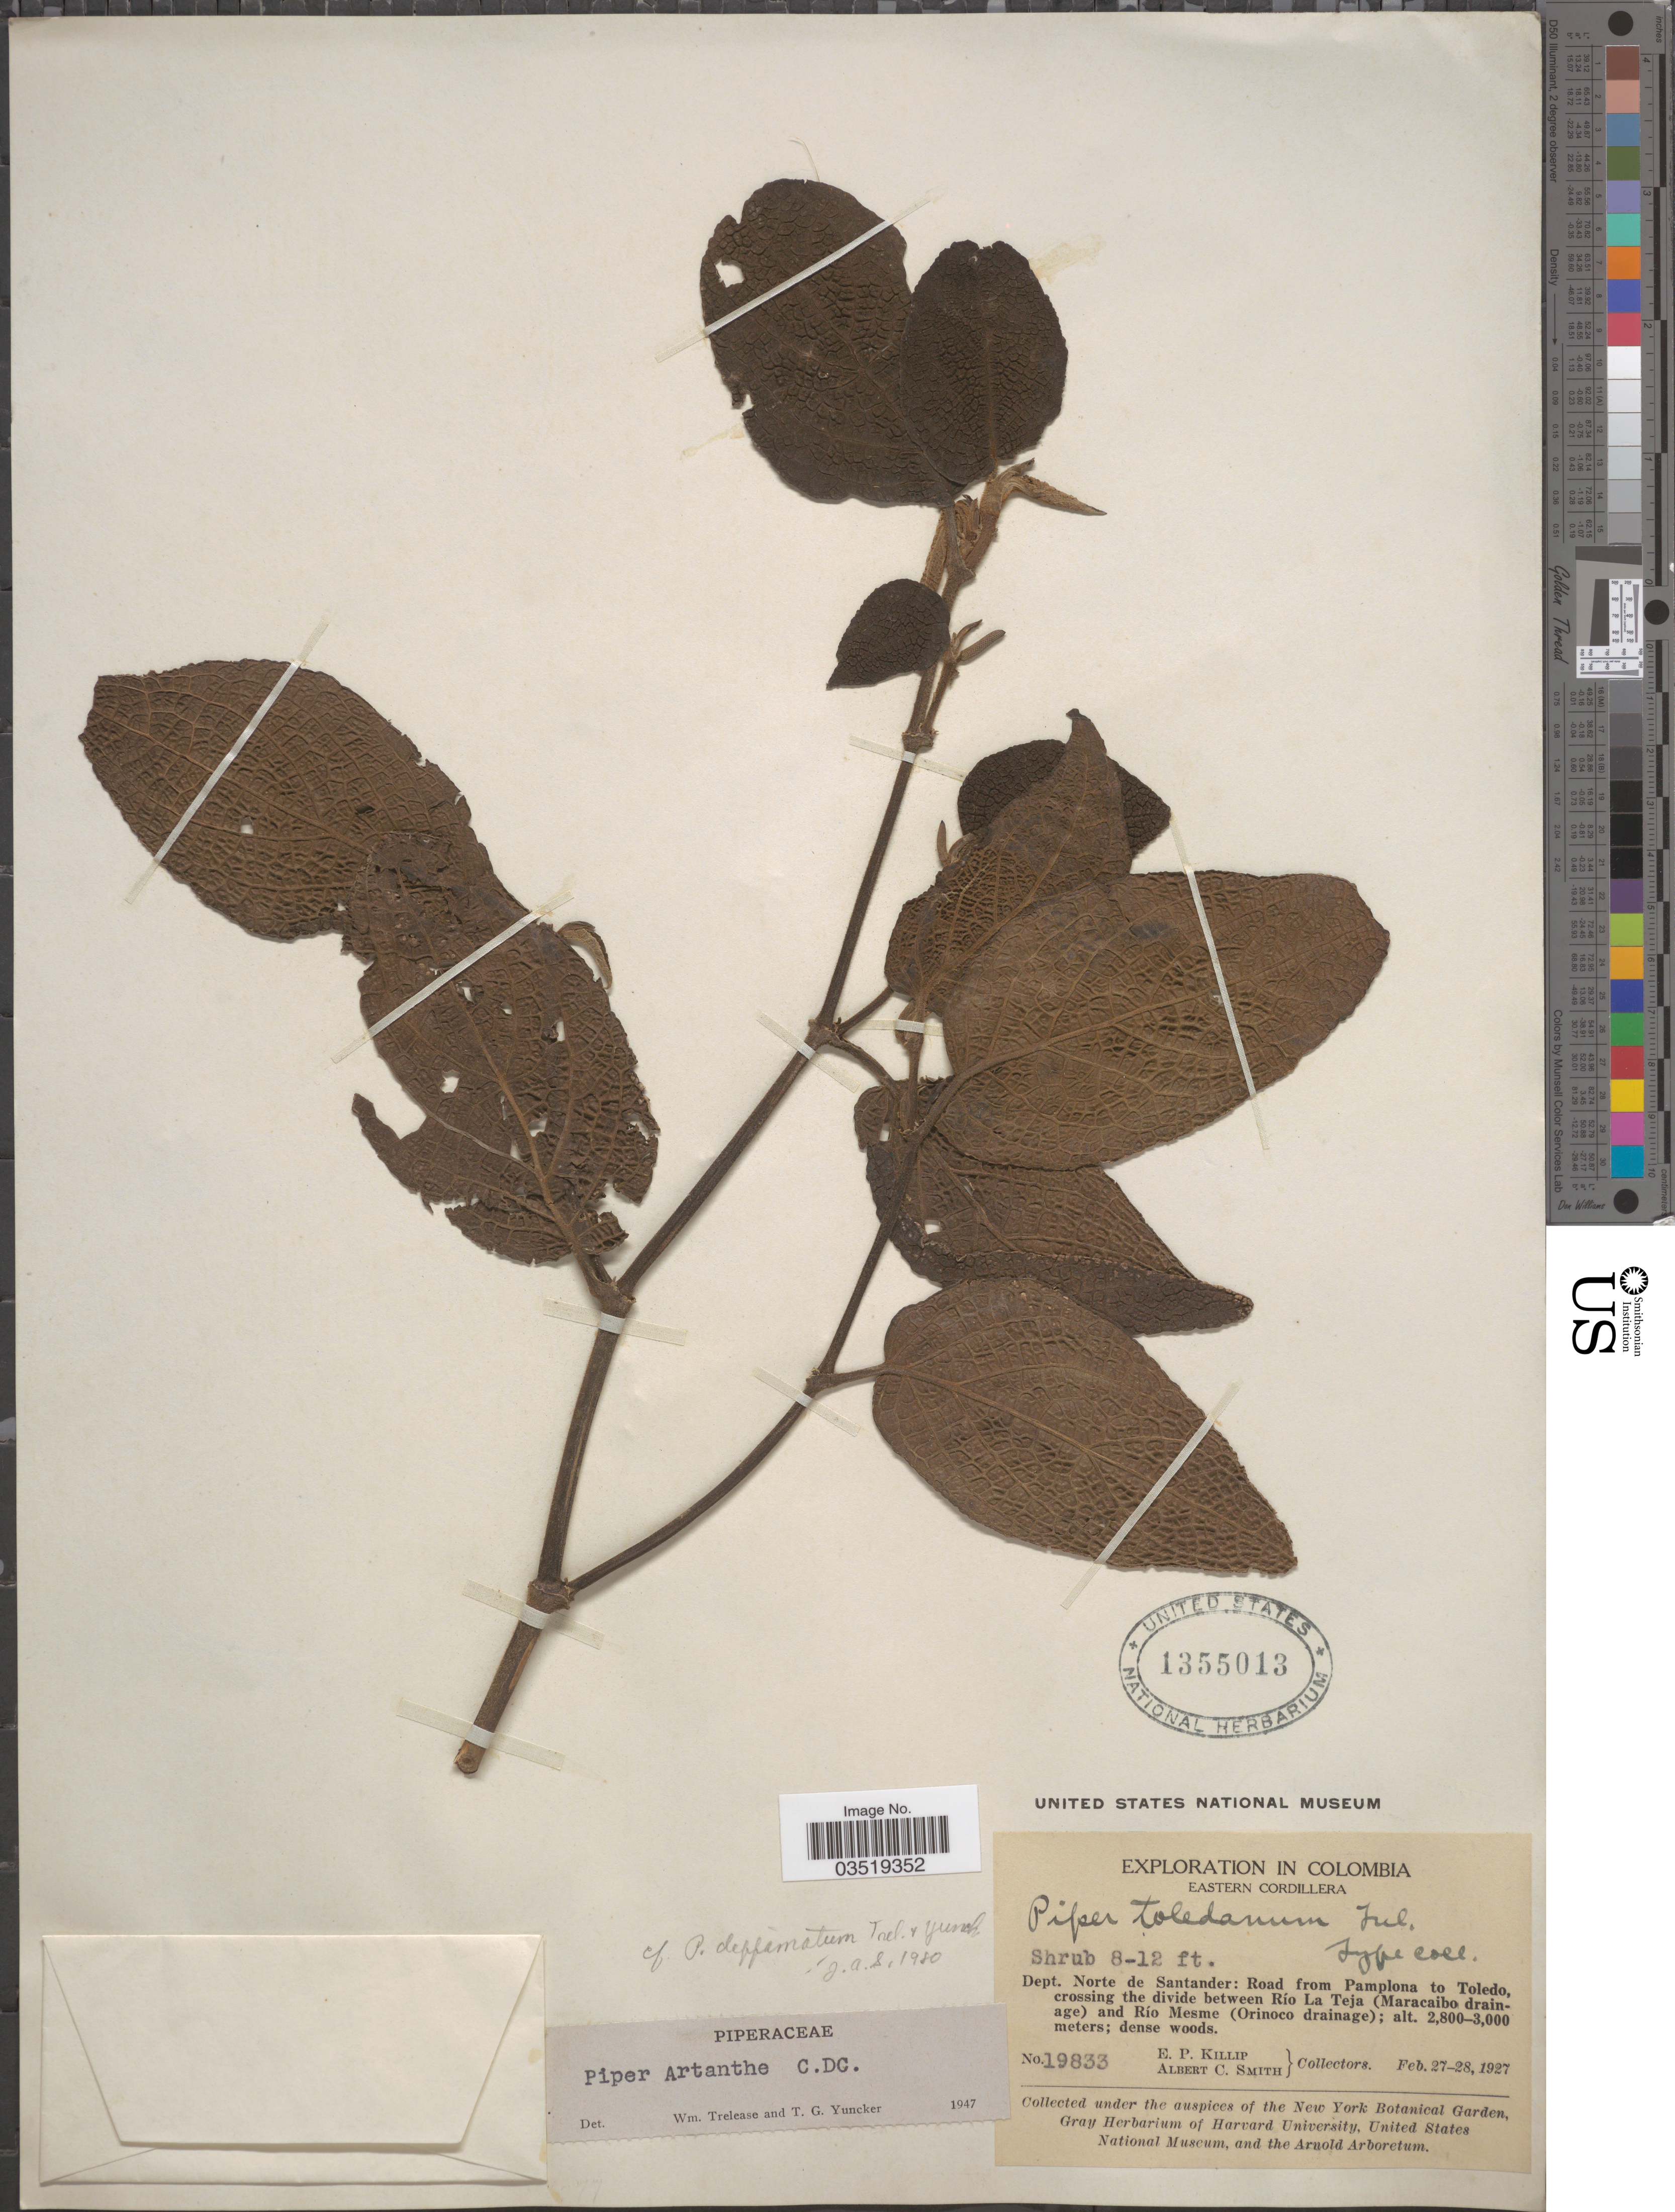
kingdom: Plantae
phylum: Tracheophyta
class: Magnoliopsida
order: Piperales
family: Piperaceae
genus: Piper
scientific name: Piper artanthe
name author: C. DC.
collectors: E. P. Killip & A. C. Smith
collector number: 19833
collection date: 1927-02-27/1927-02-28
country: Colombia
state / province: Norte de Santander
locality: Eastern Cordillera. Dept. Norte de Santander: Road from Pamplona to Toledo, crossing the divide between Río La Teja (Maracaibo drainage) and Río Mesme (Orinoco drainage).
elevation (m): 2800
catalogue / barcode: US 1355013